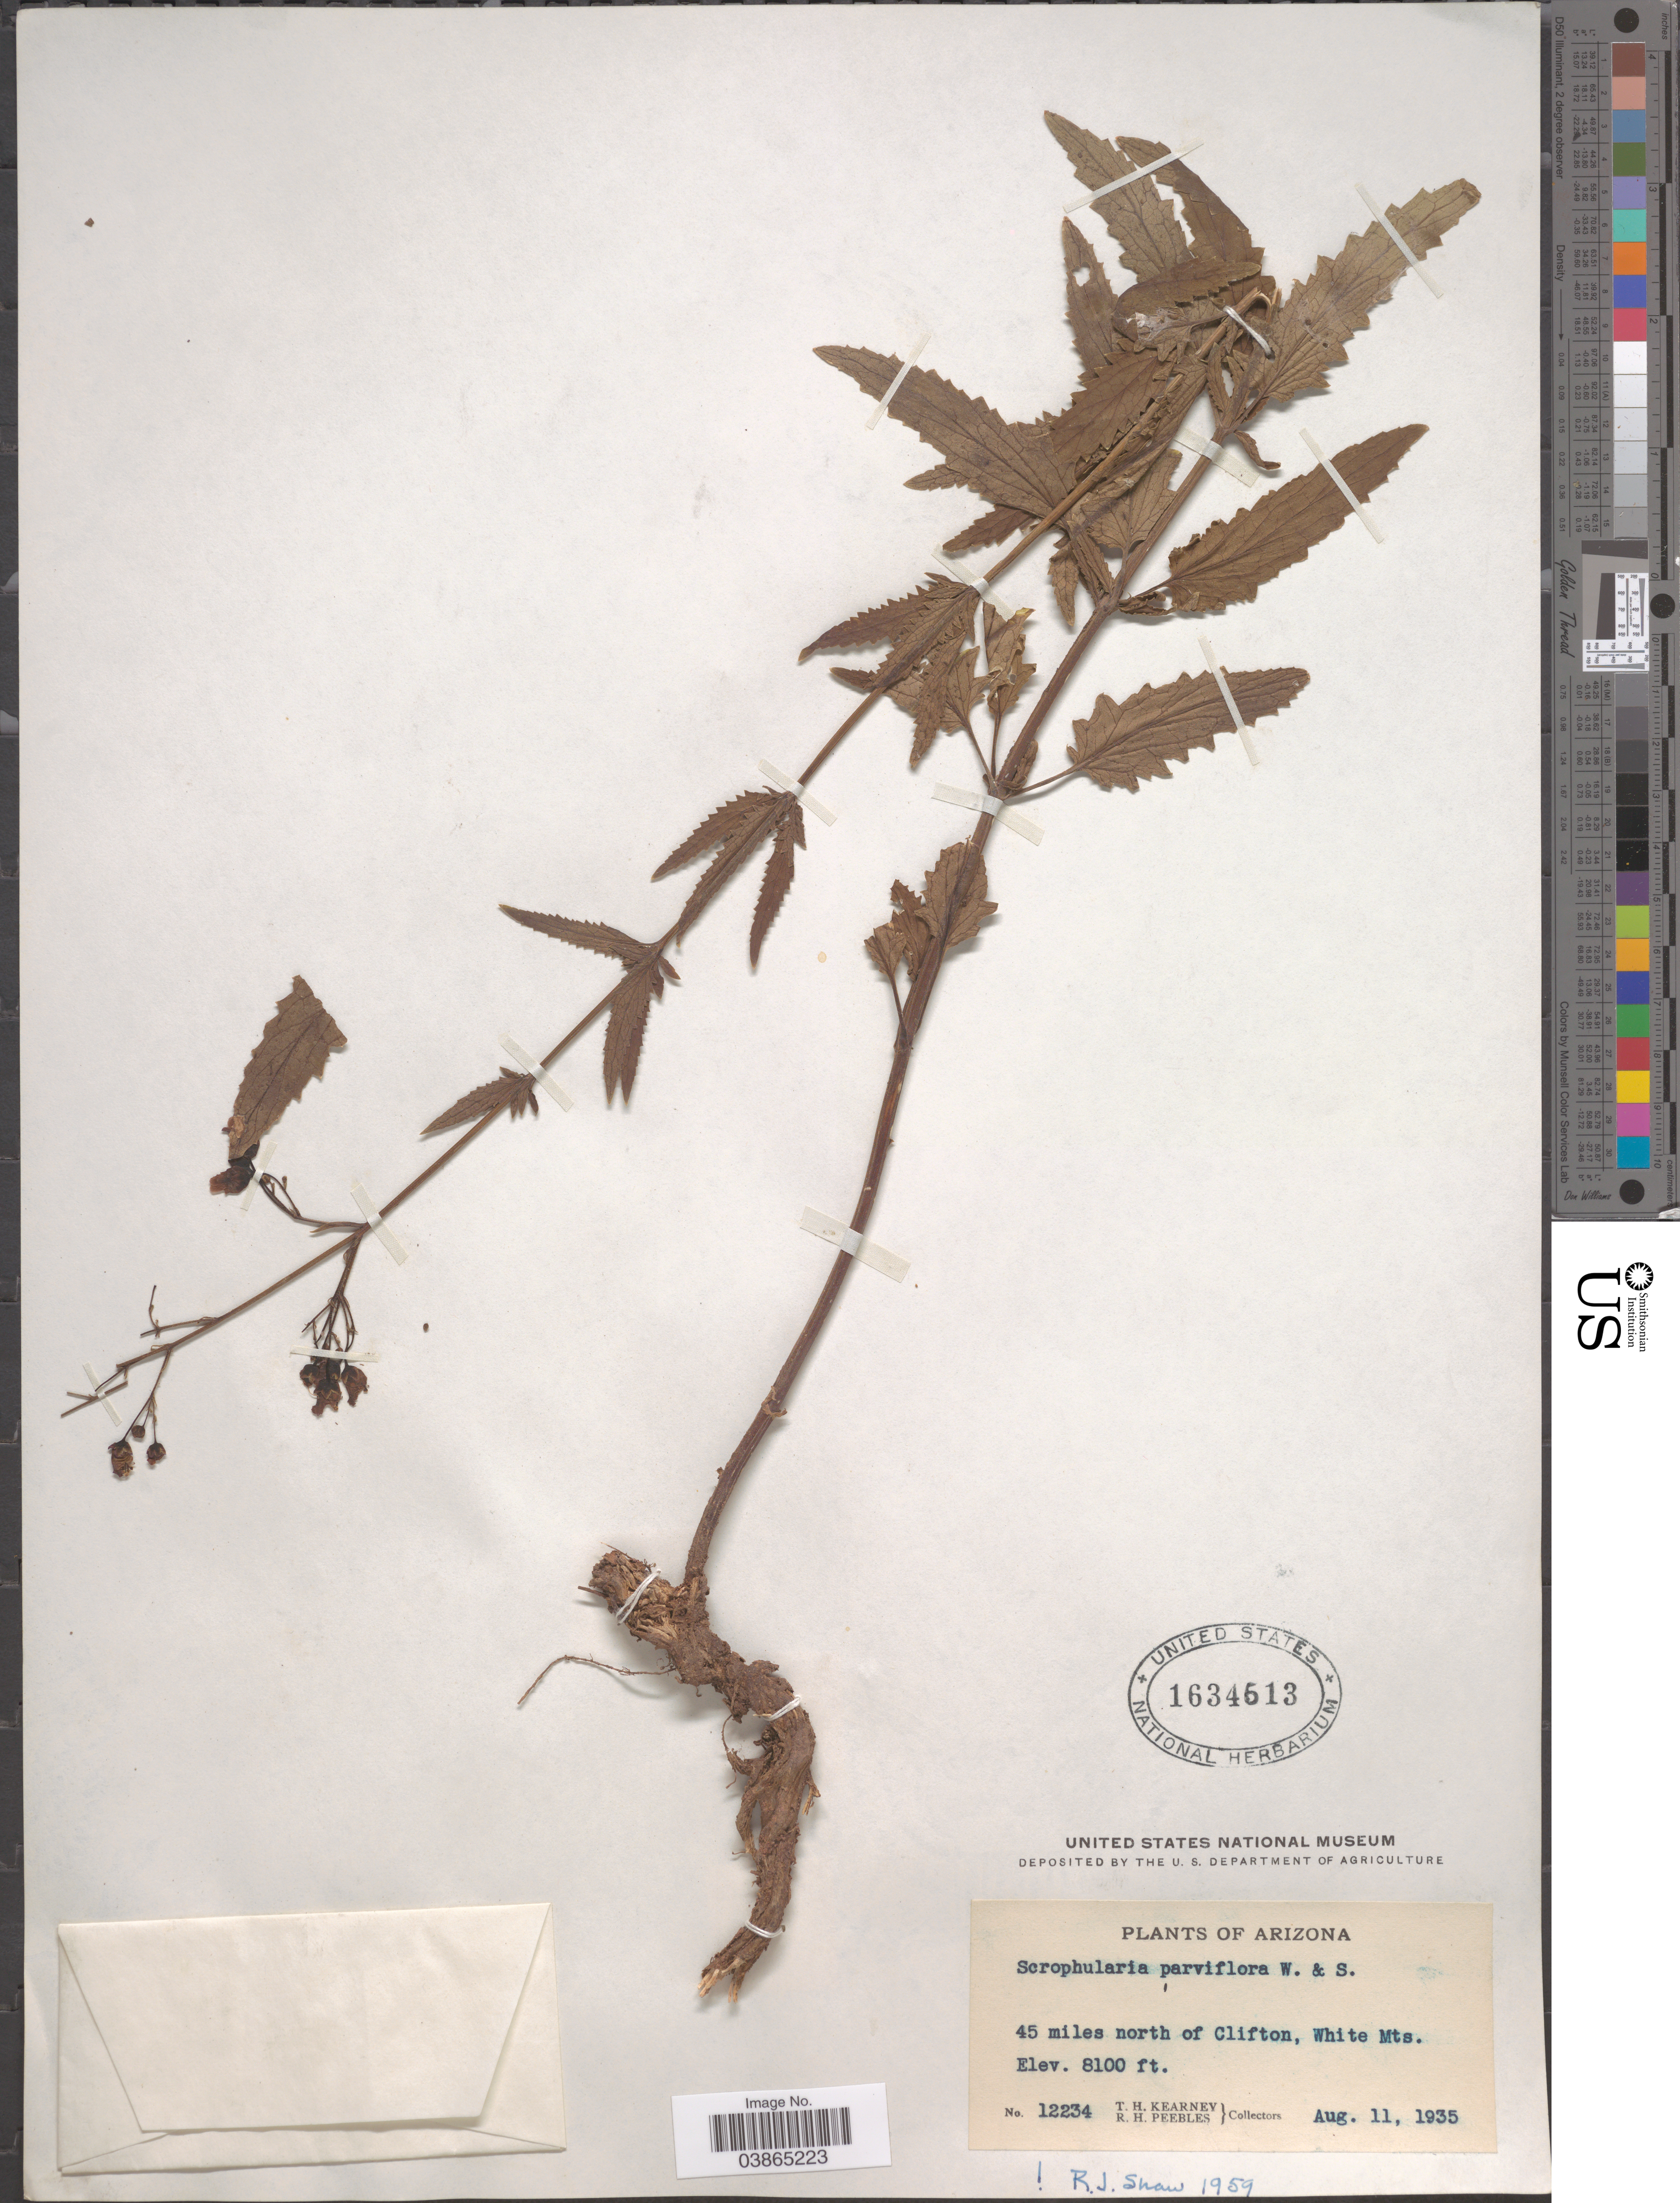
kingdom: Plantae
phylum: Tracheophyta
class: Magnoliopsida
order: Lamiales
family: Scrophulariaceae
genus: Scrophularia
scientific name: Scrophularia parviflora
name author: Wooton & Standl.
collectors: T. H. Kearney & R. H. Peebles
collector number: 12234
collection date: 1935-08-11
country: United States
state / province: Arizona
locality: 45 miles north of Clifton, White Mts.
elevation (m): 2469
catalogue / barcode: US 1634513